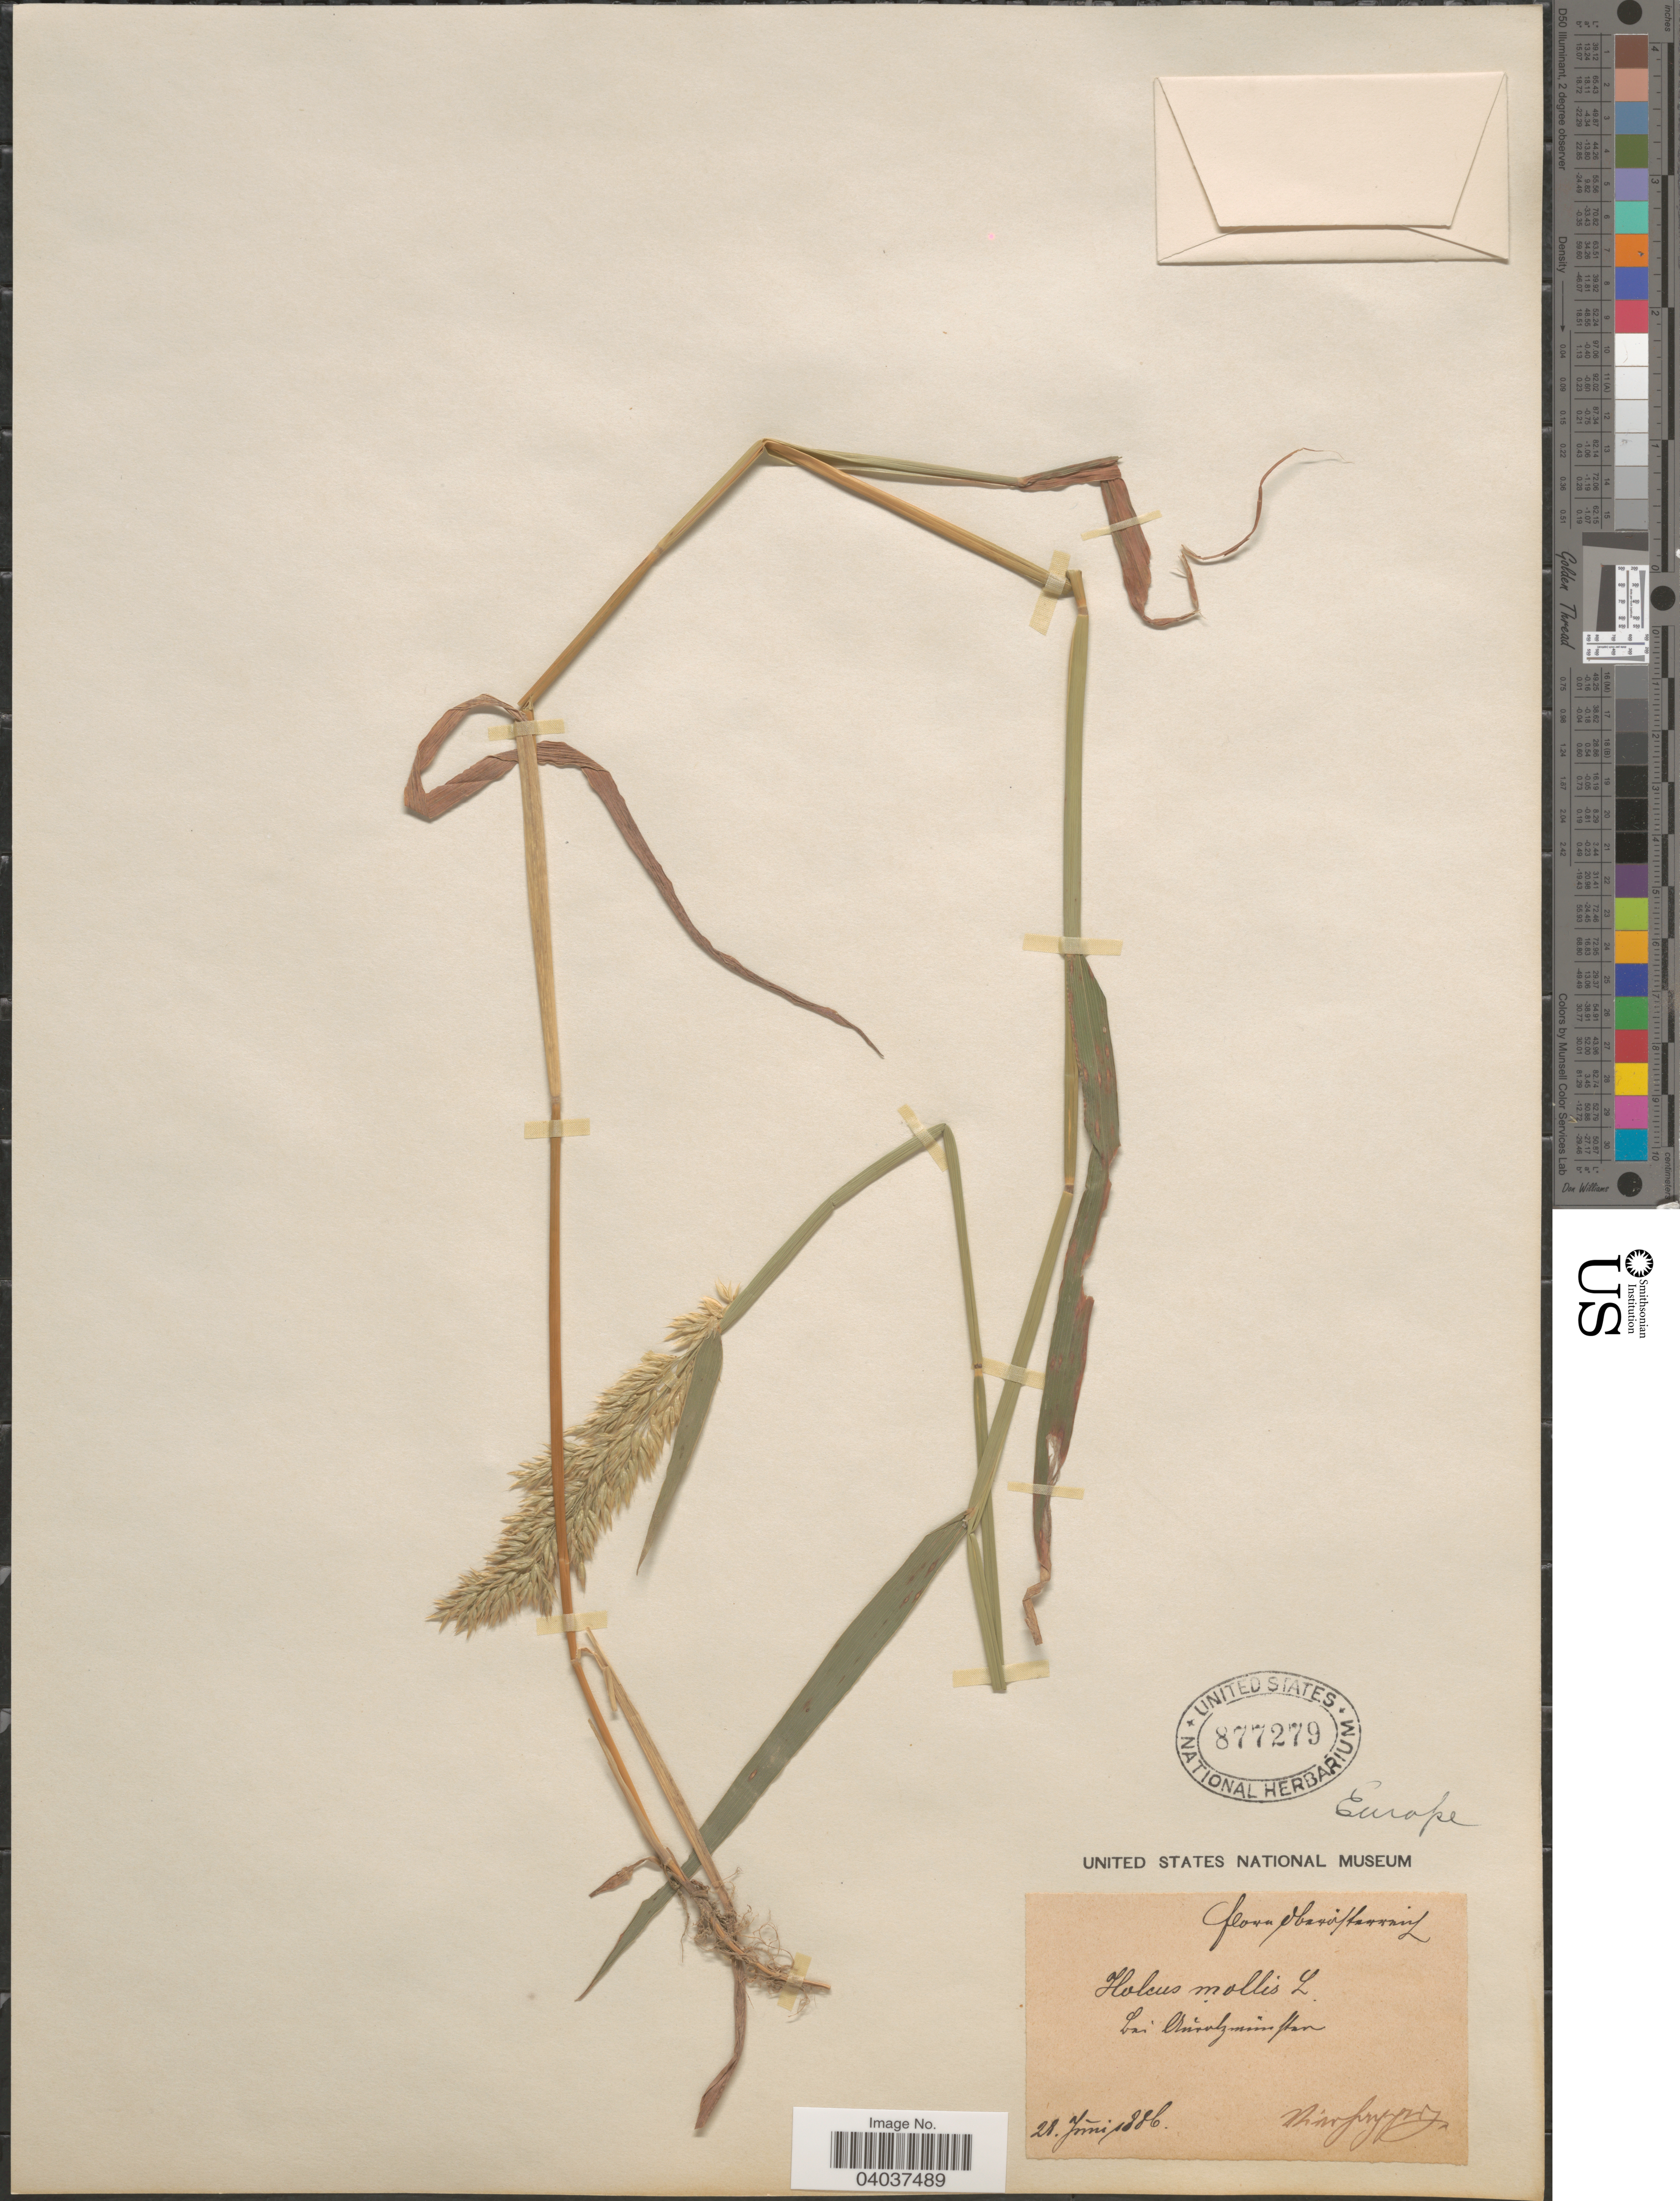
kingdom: Plantae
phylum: Tracheophyta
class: Liliopsida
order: Poales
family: Poaceae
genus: Holcus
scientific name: Holcus mollis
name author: L.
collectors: F. Vierhapper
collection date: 1886-06-28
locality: Europe. Obasofharrinz. Bai Obralzmimflan. [interpreted]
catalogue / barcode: US 877279